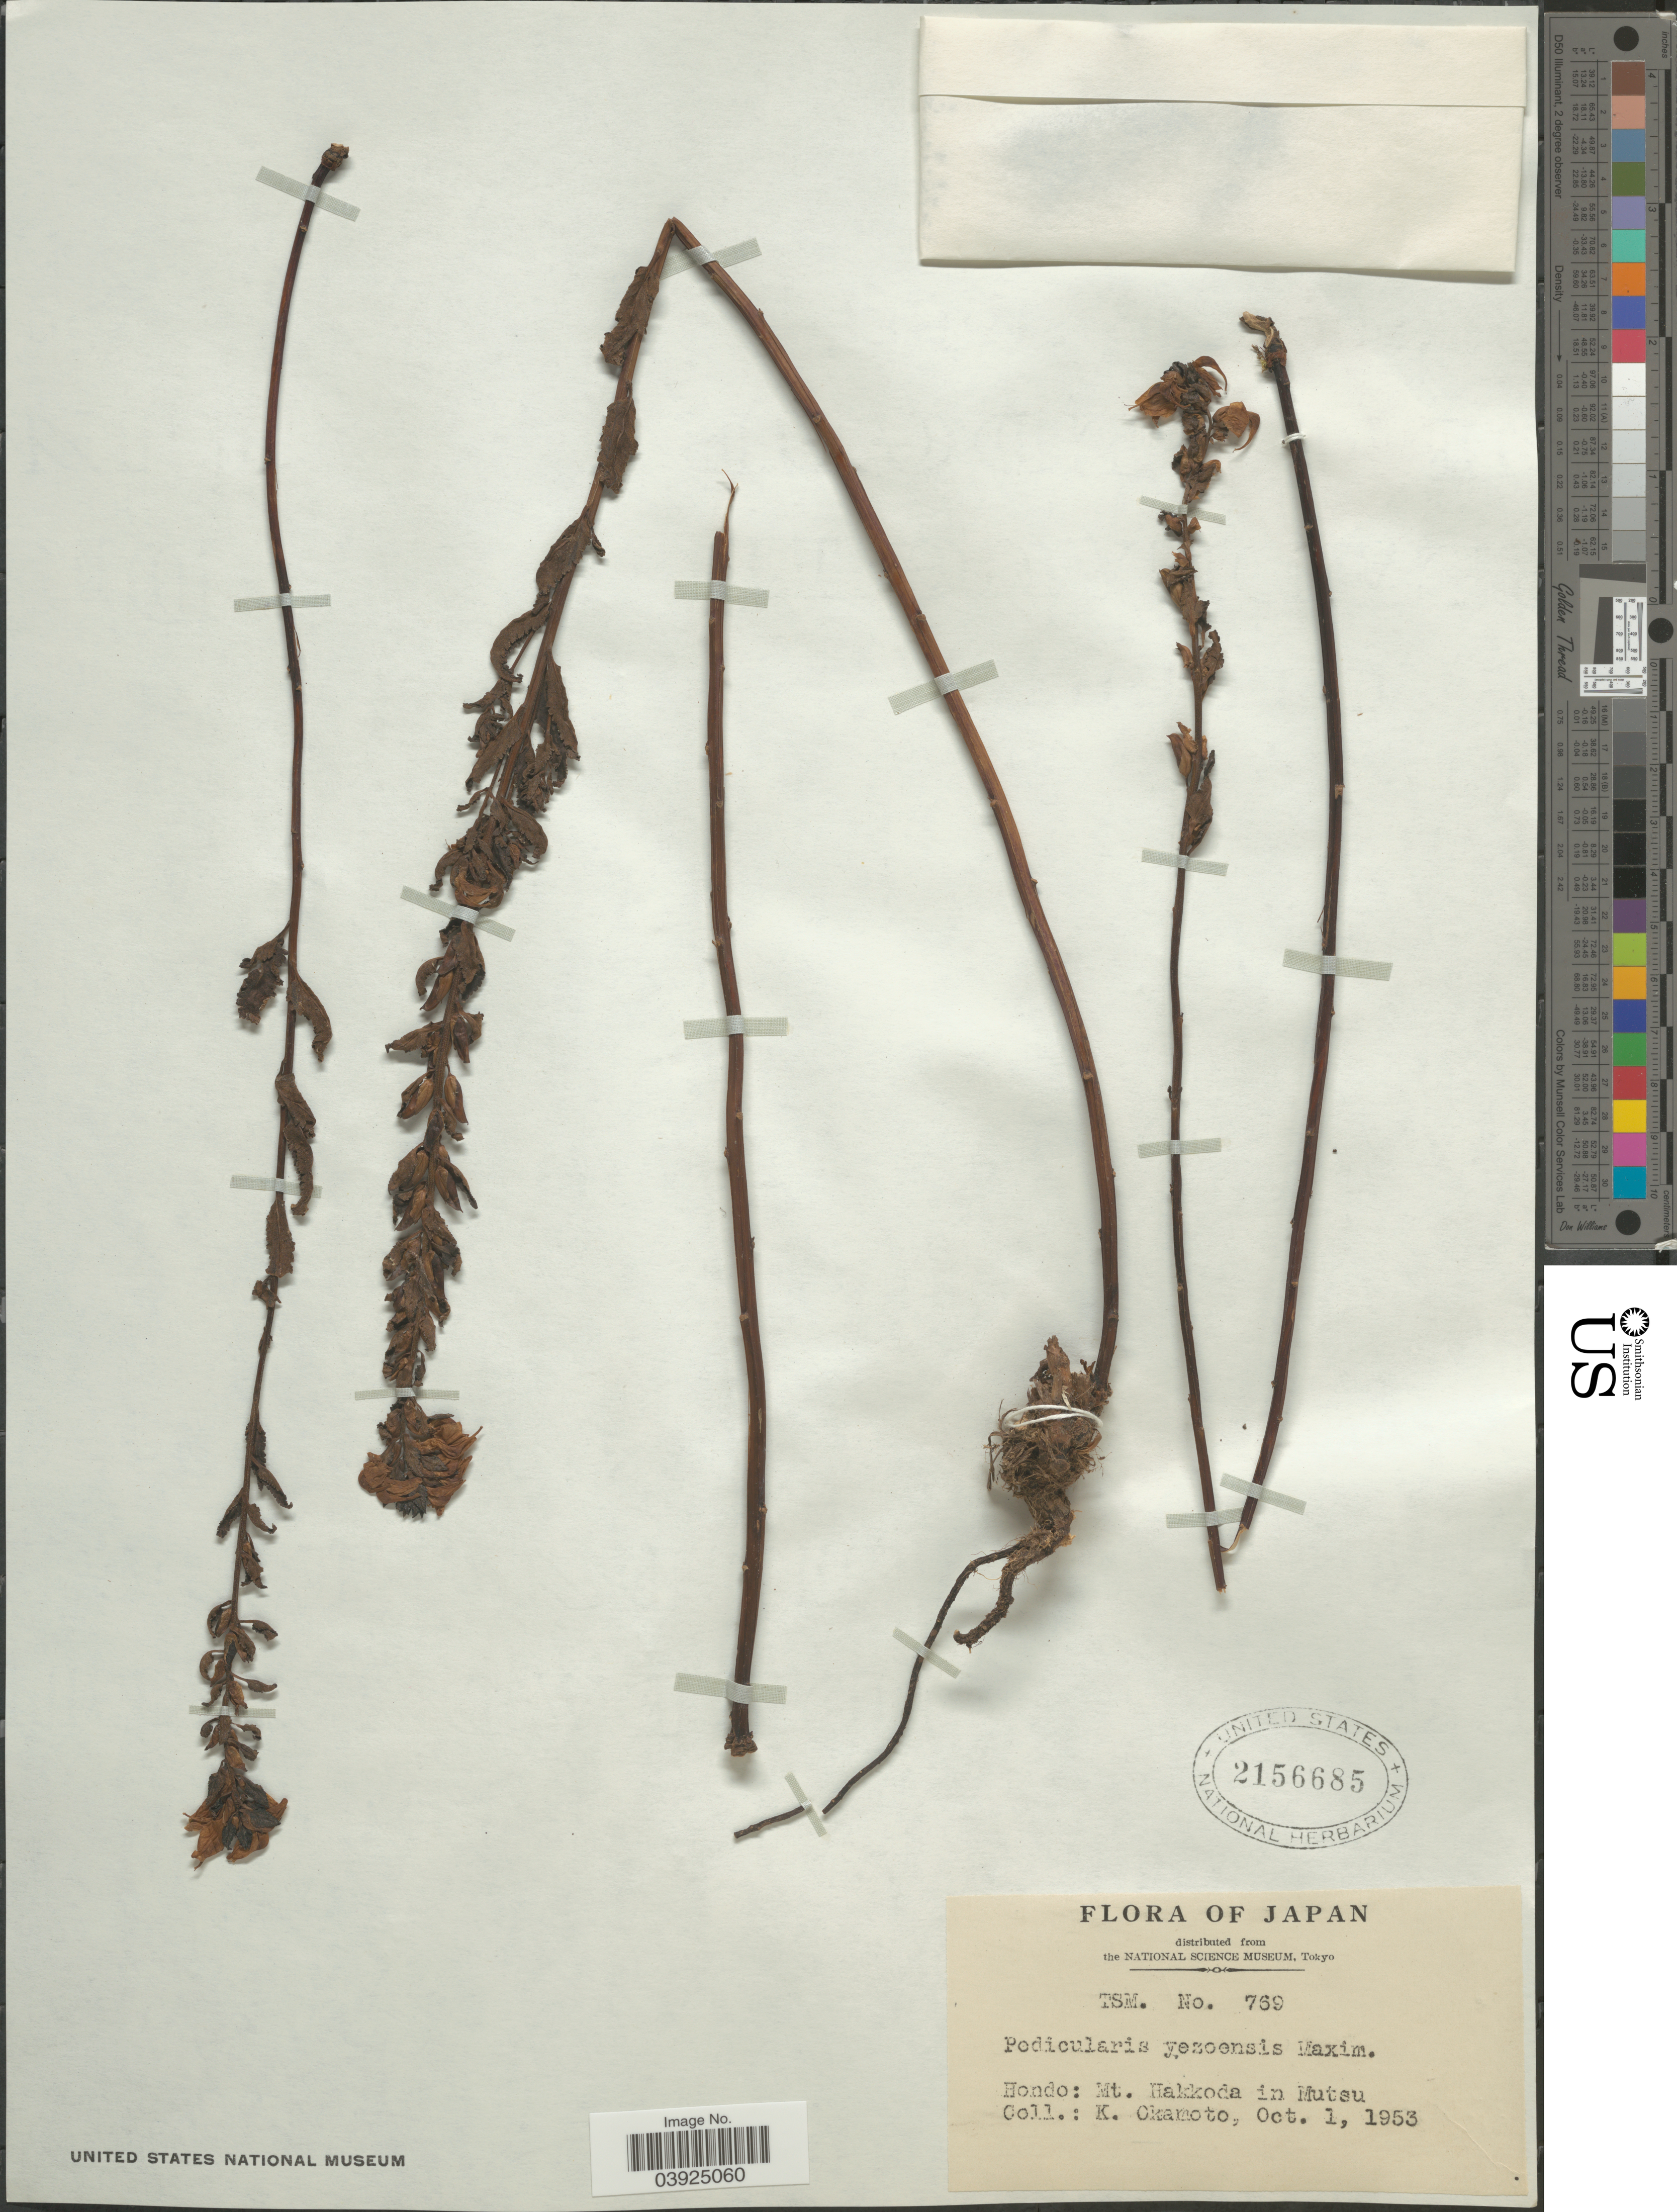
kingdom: Plantae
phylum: Tracheophyta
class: Magnoliopsida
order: Lamiales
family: Orobanchaceae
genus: Pedicularis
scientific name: Pedicularis yezoensis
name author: Maxim.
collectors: K. Okamoto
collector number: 769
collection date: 1953-10-01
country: Japan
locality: Hondo: Mt. Hakkoda in Mutsu.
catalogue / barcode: US 2156685